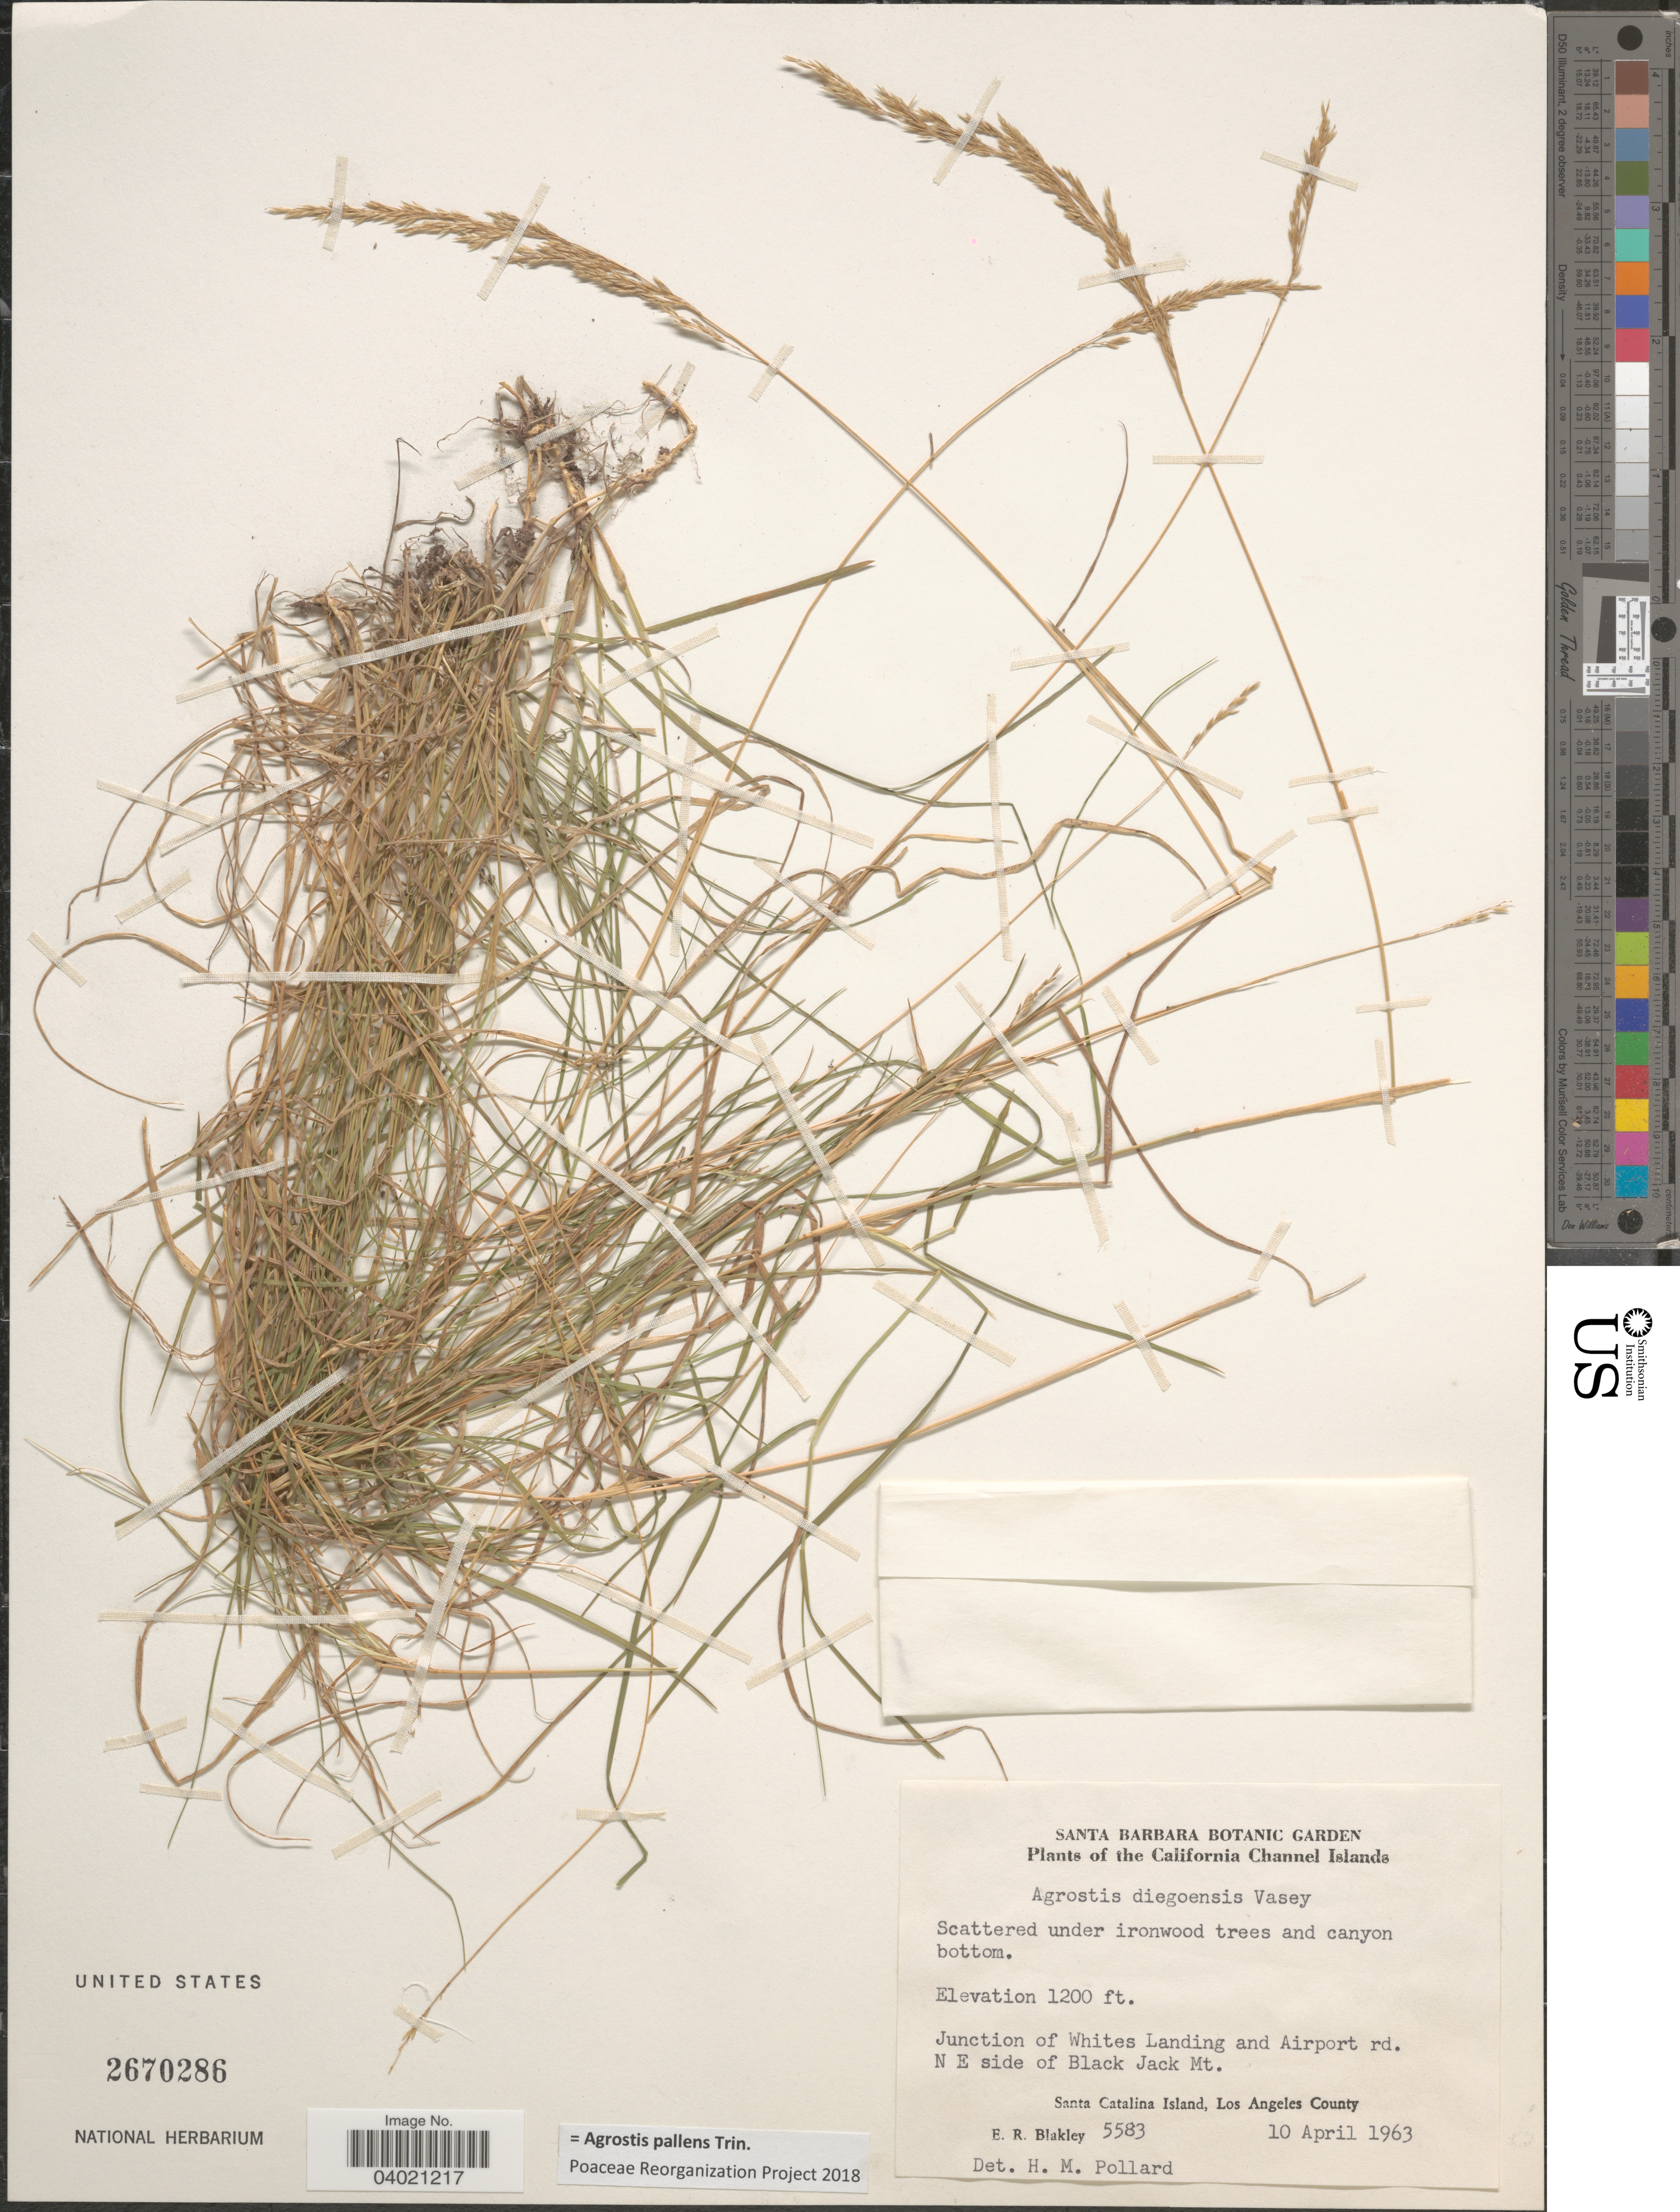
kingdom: Plantae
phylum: Tracheophyta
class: Liliopsida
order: Poales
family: Poaceae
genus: Agrostis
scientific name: Agrostis pallens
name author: Trin.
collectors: E. R. Blakley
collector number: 5583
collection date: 1963-04-10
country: United States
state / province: California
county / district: Los Angeles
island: Santa Catalina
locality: The California Channel Islands. Junction of Whites Landing and Airport rd. N E side of Black Jack Mt. Santa Catalina Island, Los Angeles County.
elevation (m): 366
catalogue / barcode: US 2670286